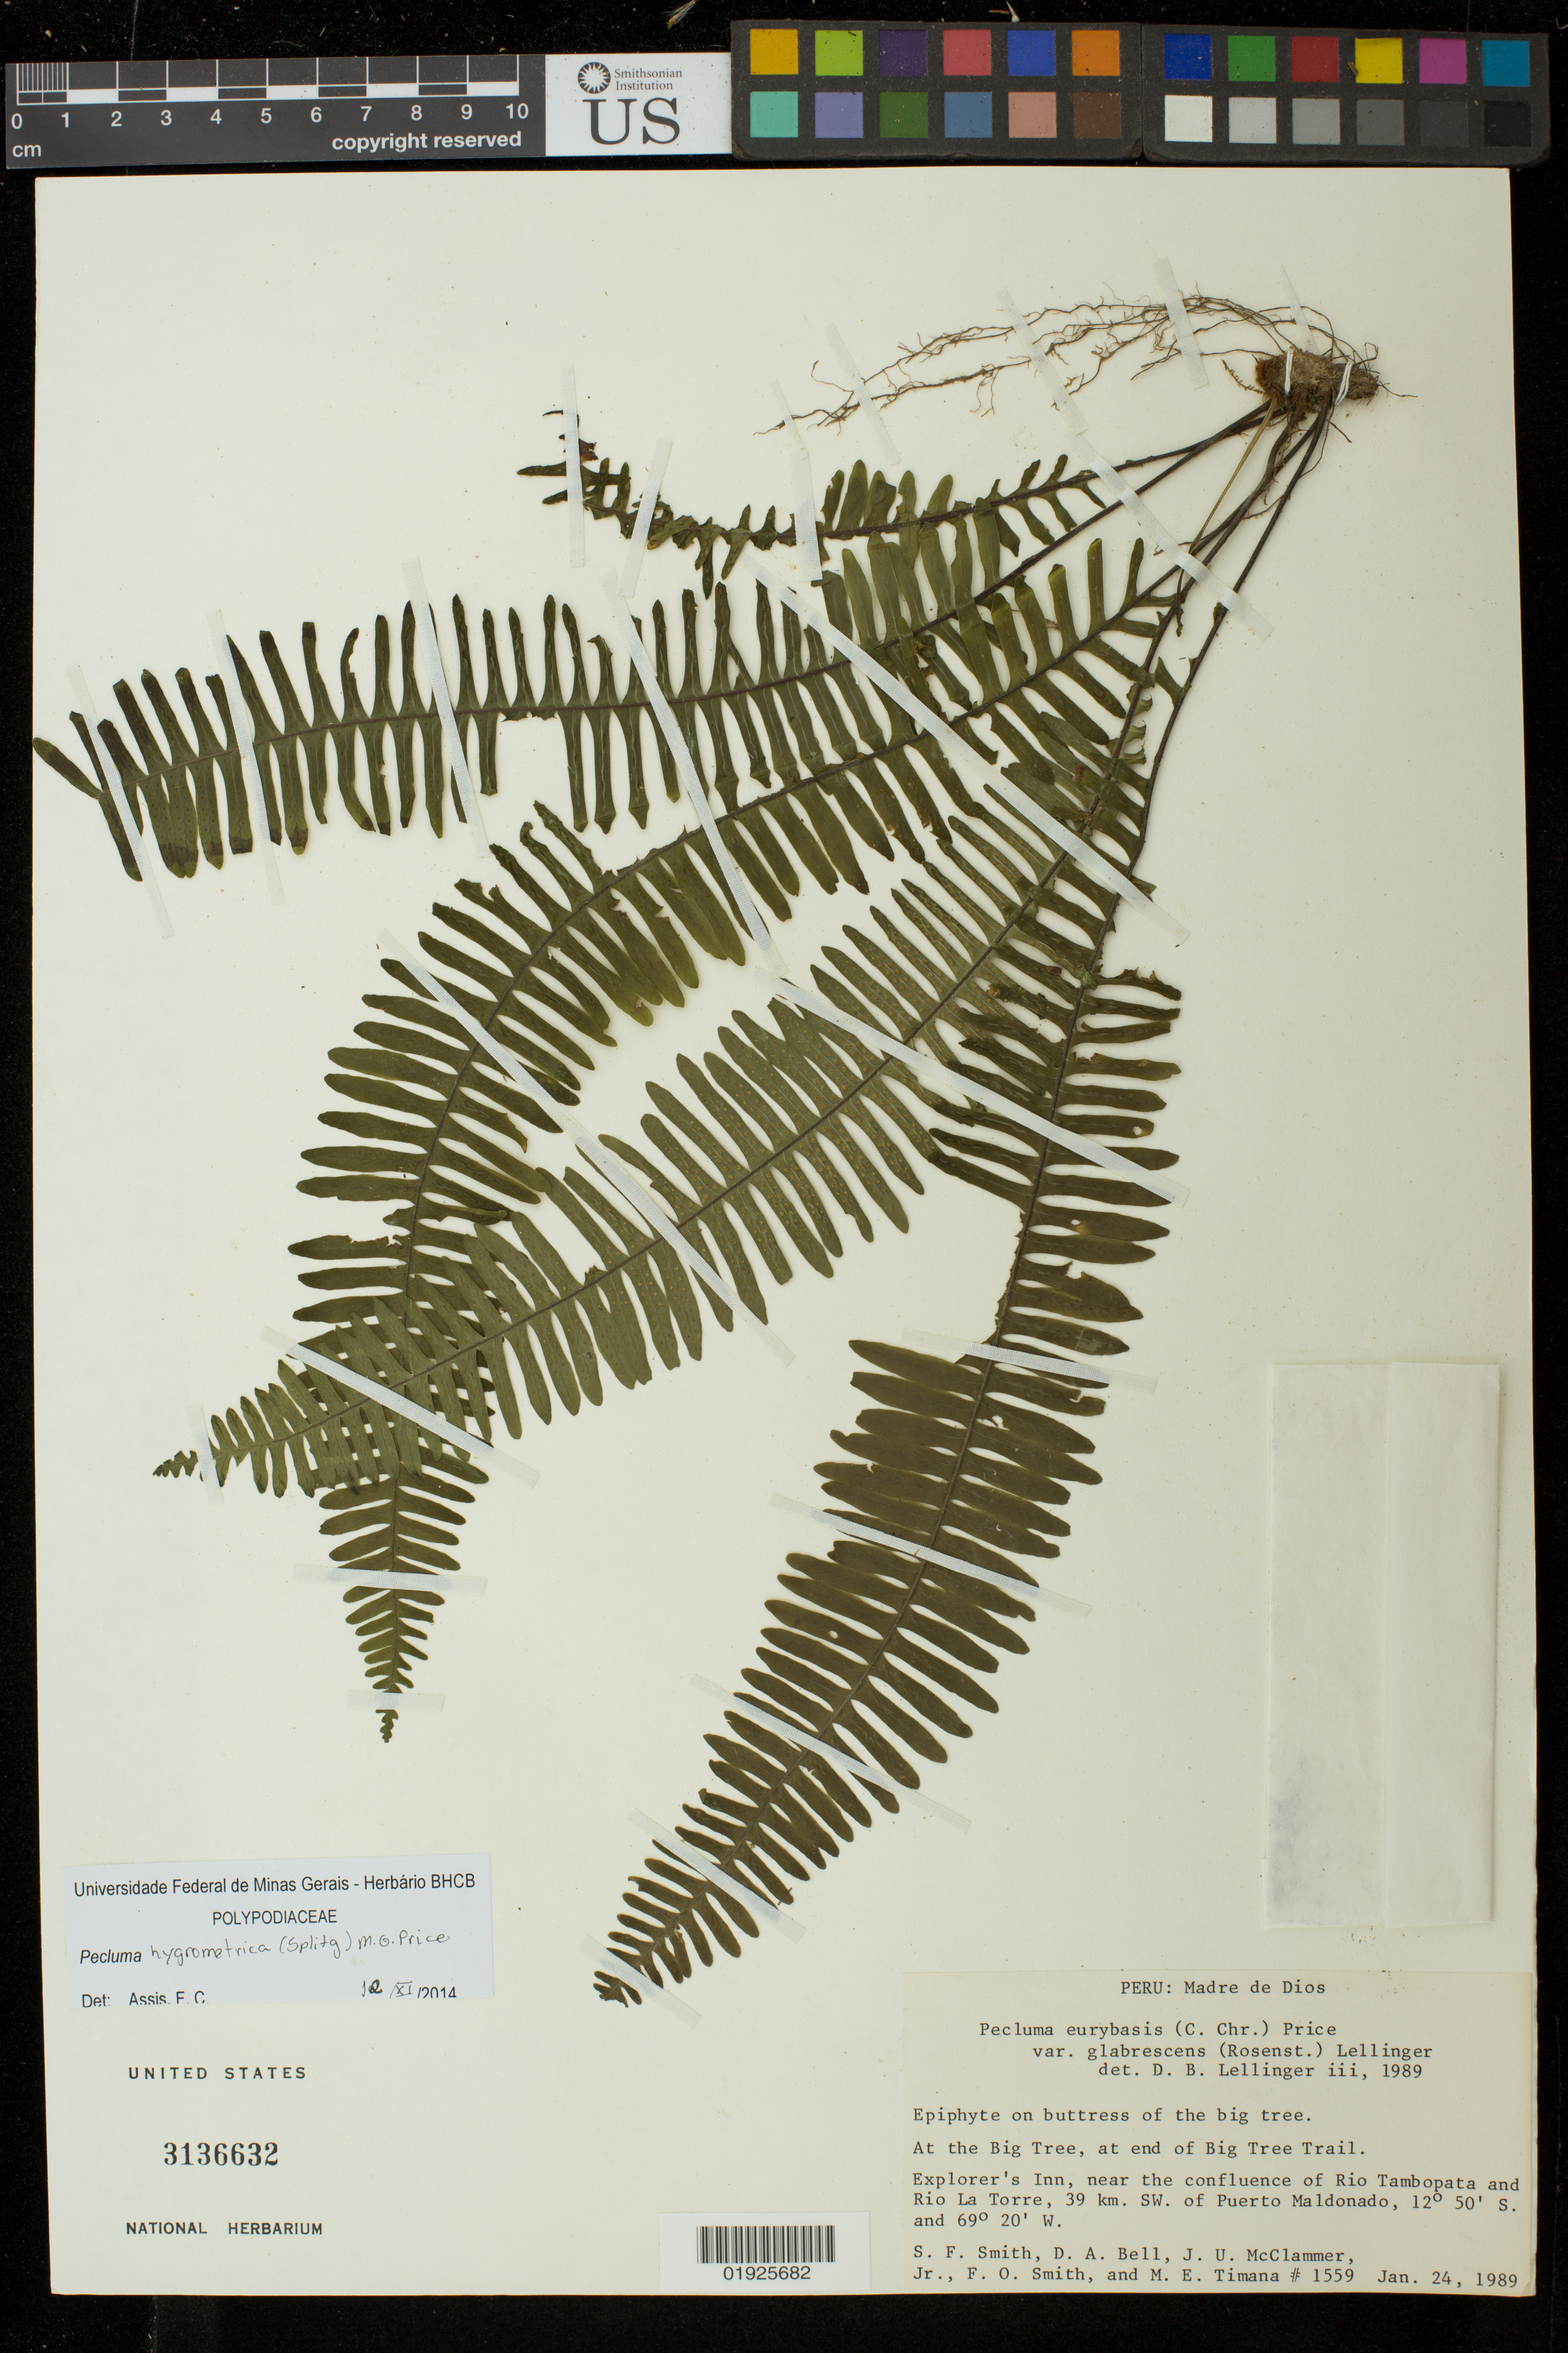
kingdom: Plantae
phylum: Tracheophyta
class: Polypodiopsida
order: Polypodiales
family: Polypodiaceae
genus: Pecluma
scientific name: Pecluma hygrometrica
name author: (Splitg.) M.G. Price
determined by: Assis, F. C.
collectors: S.F. Smith, D. A. Bell, J. McClammer Jr. & F. Smith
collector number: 1559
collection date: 1989-01-24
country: Peru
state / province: Madre de Dios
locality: At the Big Tree, at end of Big Tree Trail. Explorer's Inn, near the confluence of Rio Tambopata and Rio La Torre, 39 km SW of Puerto Maldonado.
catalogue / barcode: US 3136632